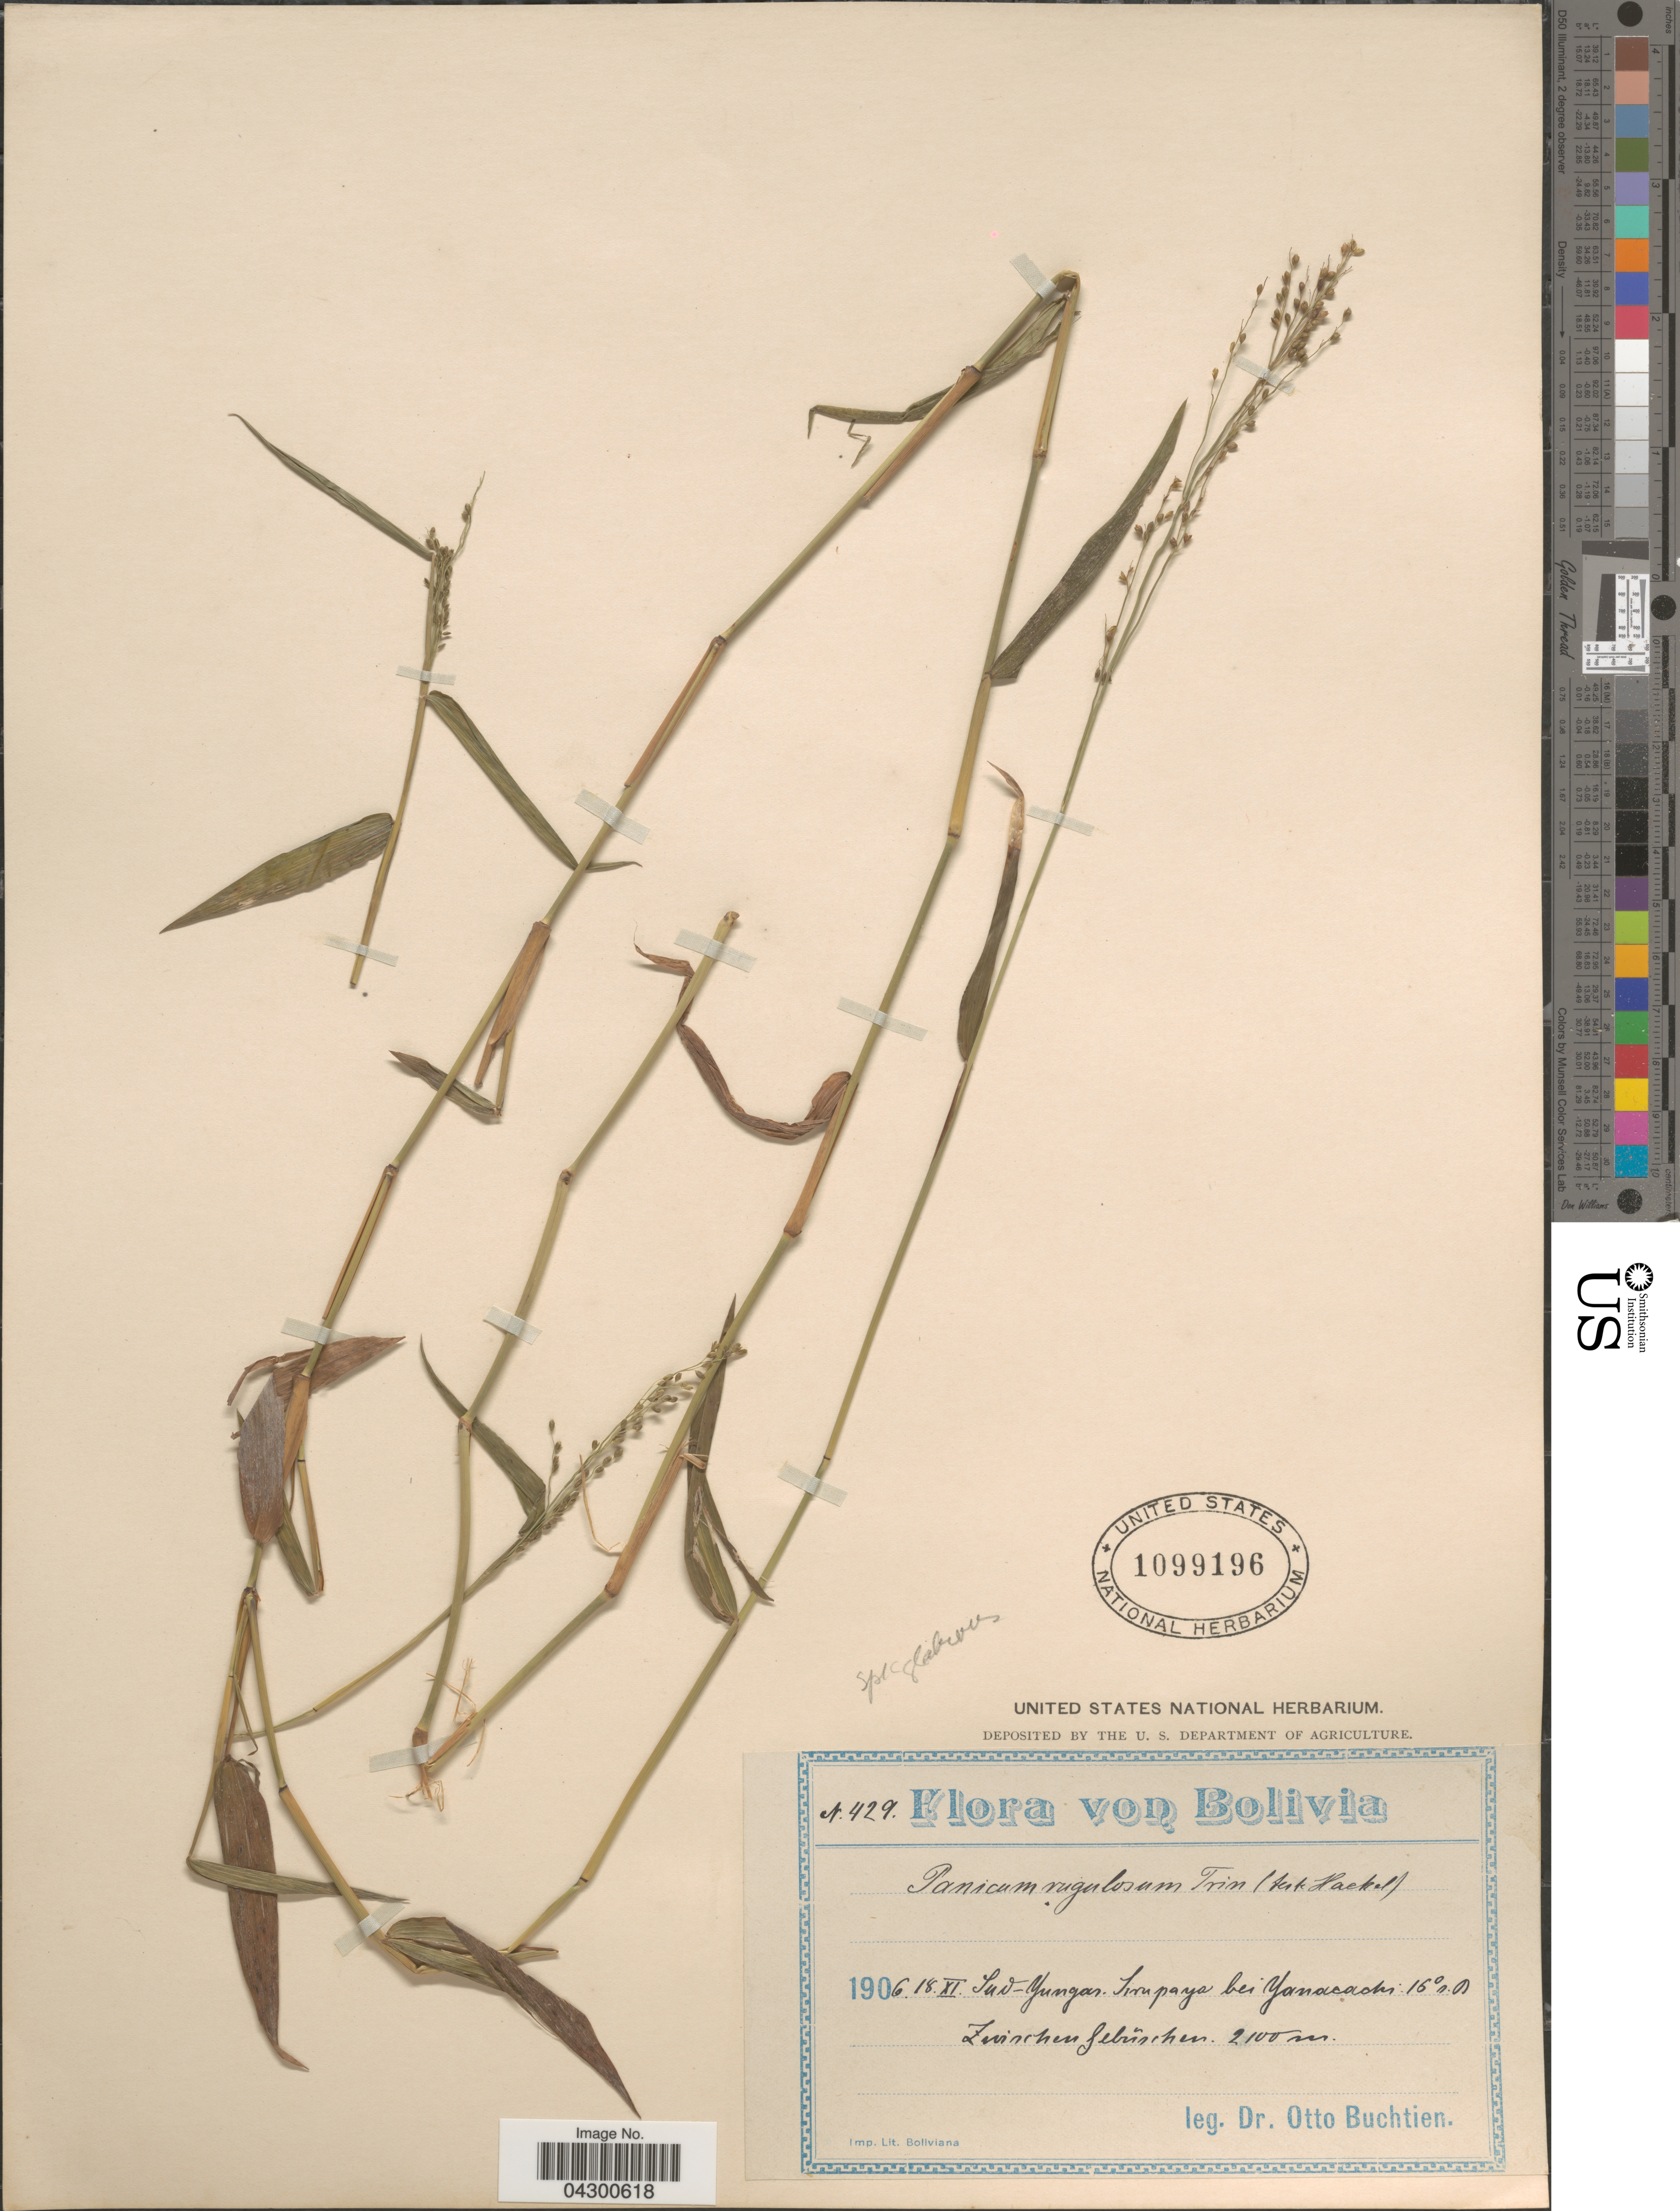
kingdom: Plantae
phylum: Tracheophyta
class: Liliopsida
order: Poales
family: Poaceae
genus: Panicum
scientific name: Panicum sellowii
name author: Nees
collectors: O. Buchtien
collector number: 429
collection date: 1906-11-18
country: Bolivia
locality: Sud-Yungas. Sirupaya bei Yanacahi.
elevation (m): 2100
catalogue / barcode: US 1099196